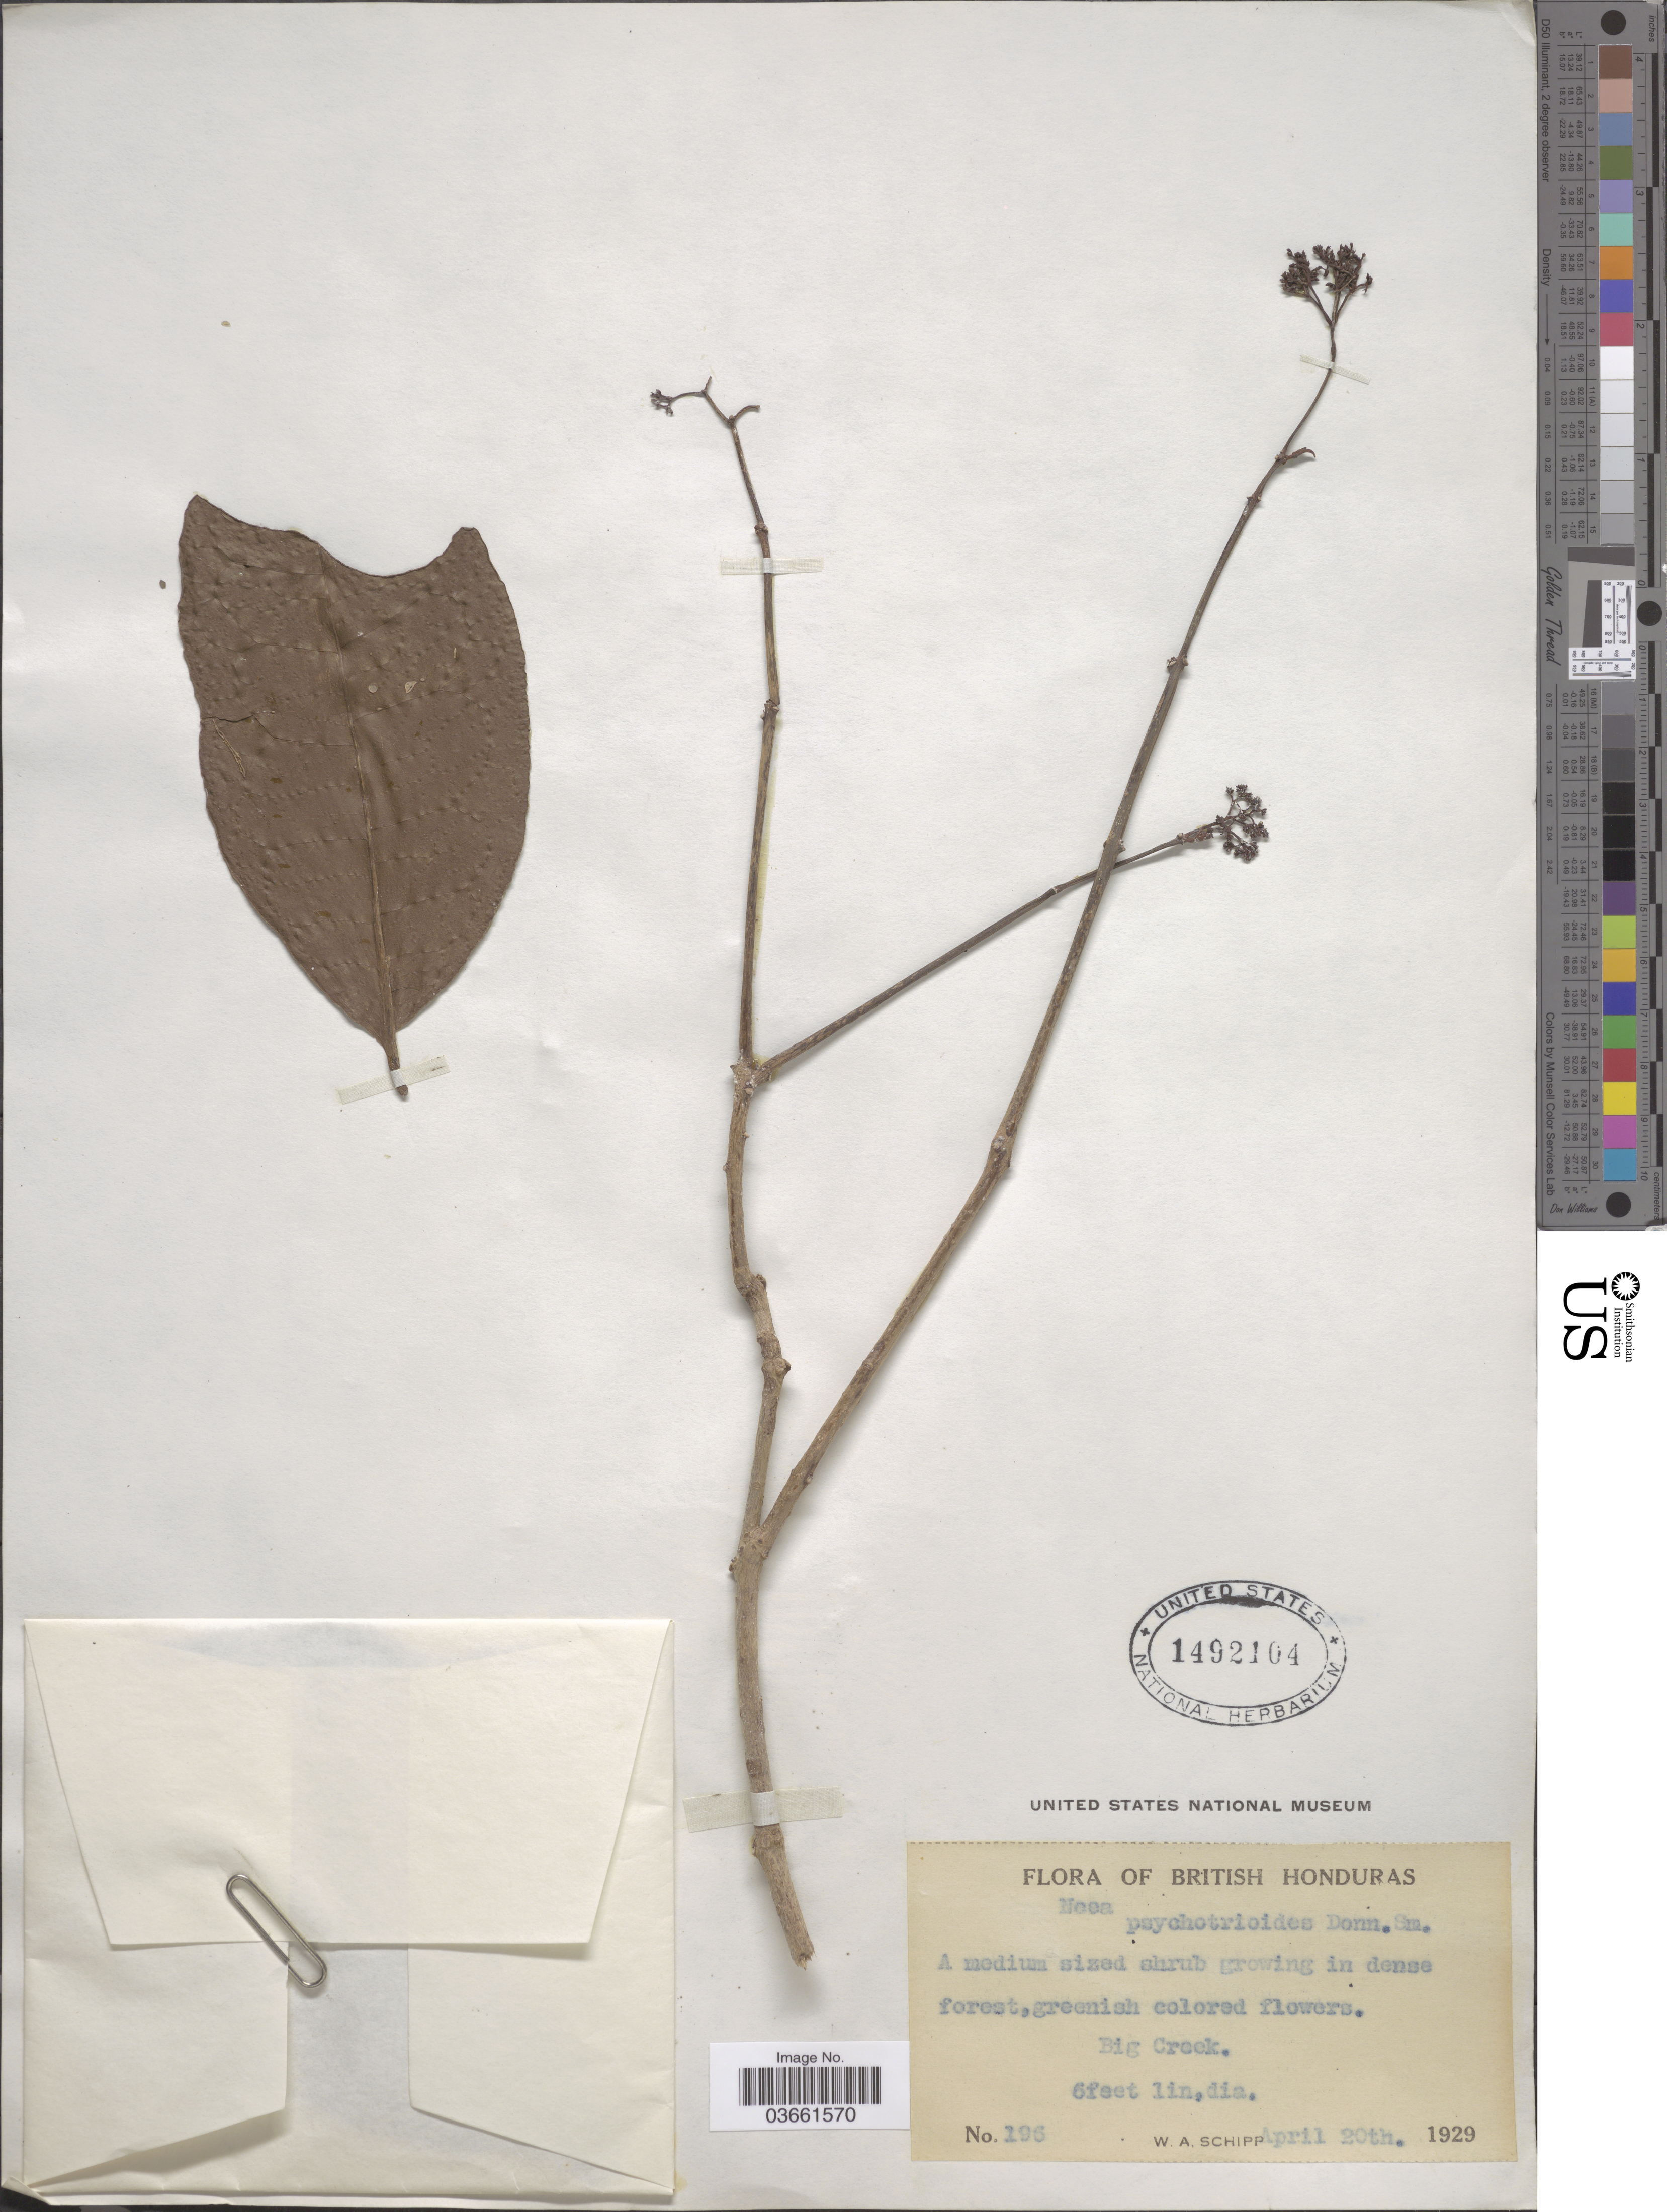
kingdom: Plantae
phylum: Tracheophyta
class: Magnoliopsida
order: Caryophyllales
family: Nyctaginaceae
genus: Neea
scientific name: Neea psychotrioides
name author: Donn. Sm.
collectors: W. Schipp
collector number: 196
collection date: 1929-04-20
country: Belize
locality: British Honduras. Big Creek.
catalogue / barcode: US 1492104